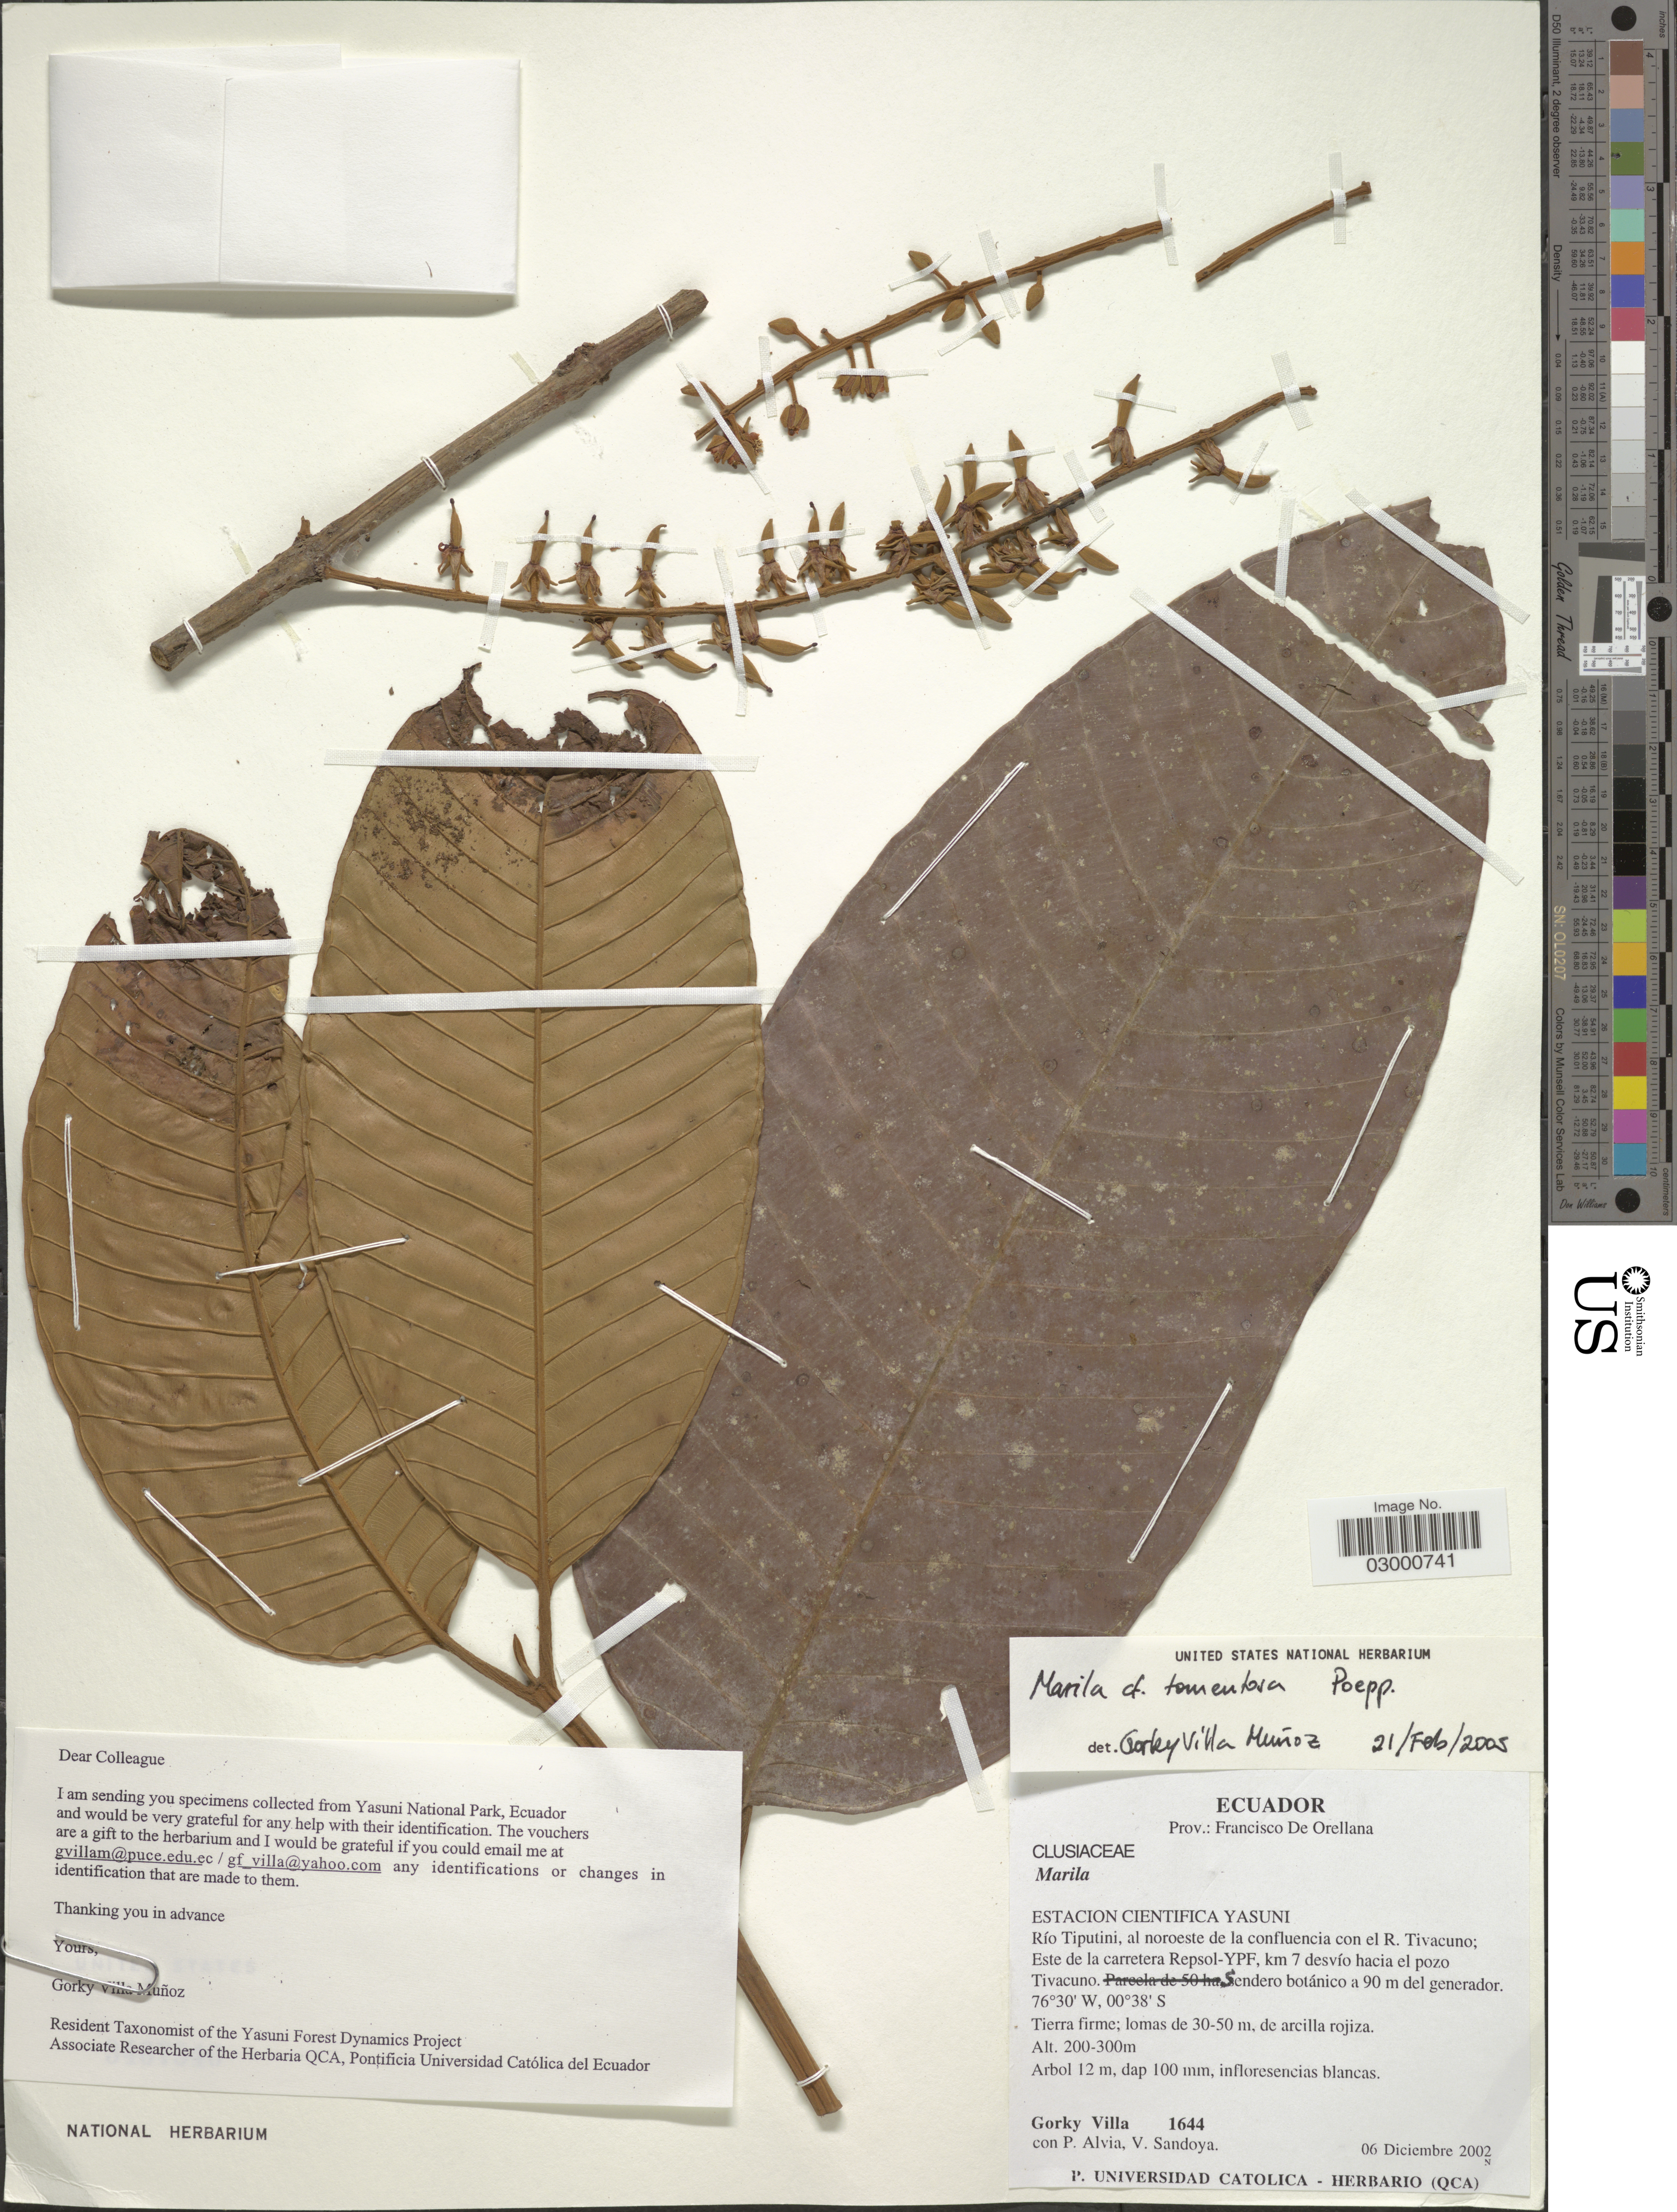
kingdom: Plantae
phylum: Tracheophyta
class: Magnoliopsida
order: Malpighiales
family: Calophyllaceae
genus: Marila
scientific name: Marila tomentosa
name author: Poepp.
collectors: G. Villa, P. Alvia & V. Sandoya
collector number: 1644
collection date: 2002-12-06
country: Ecuador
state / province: Orellana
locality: Prov.: Francisco De Orellana. Estacion Cientifica Yasuni. Río Tiputini, al noroeste de la confluencia con el R. Tivacuno; Este de la carretera Repsol-YPF, km 7 desvío hacia el pozo Tivacuno.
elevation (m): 200